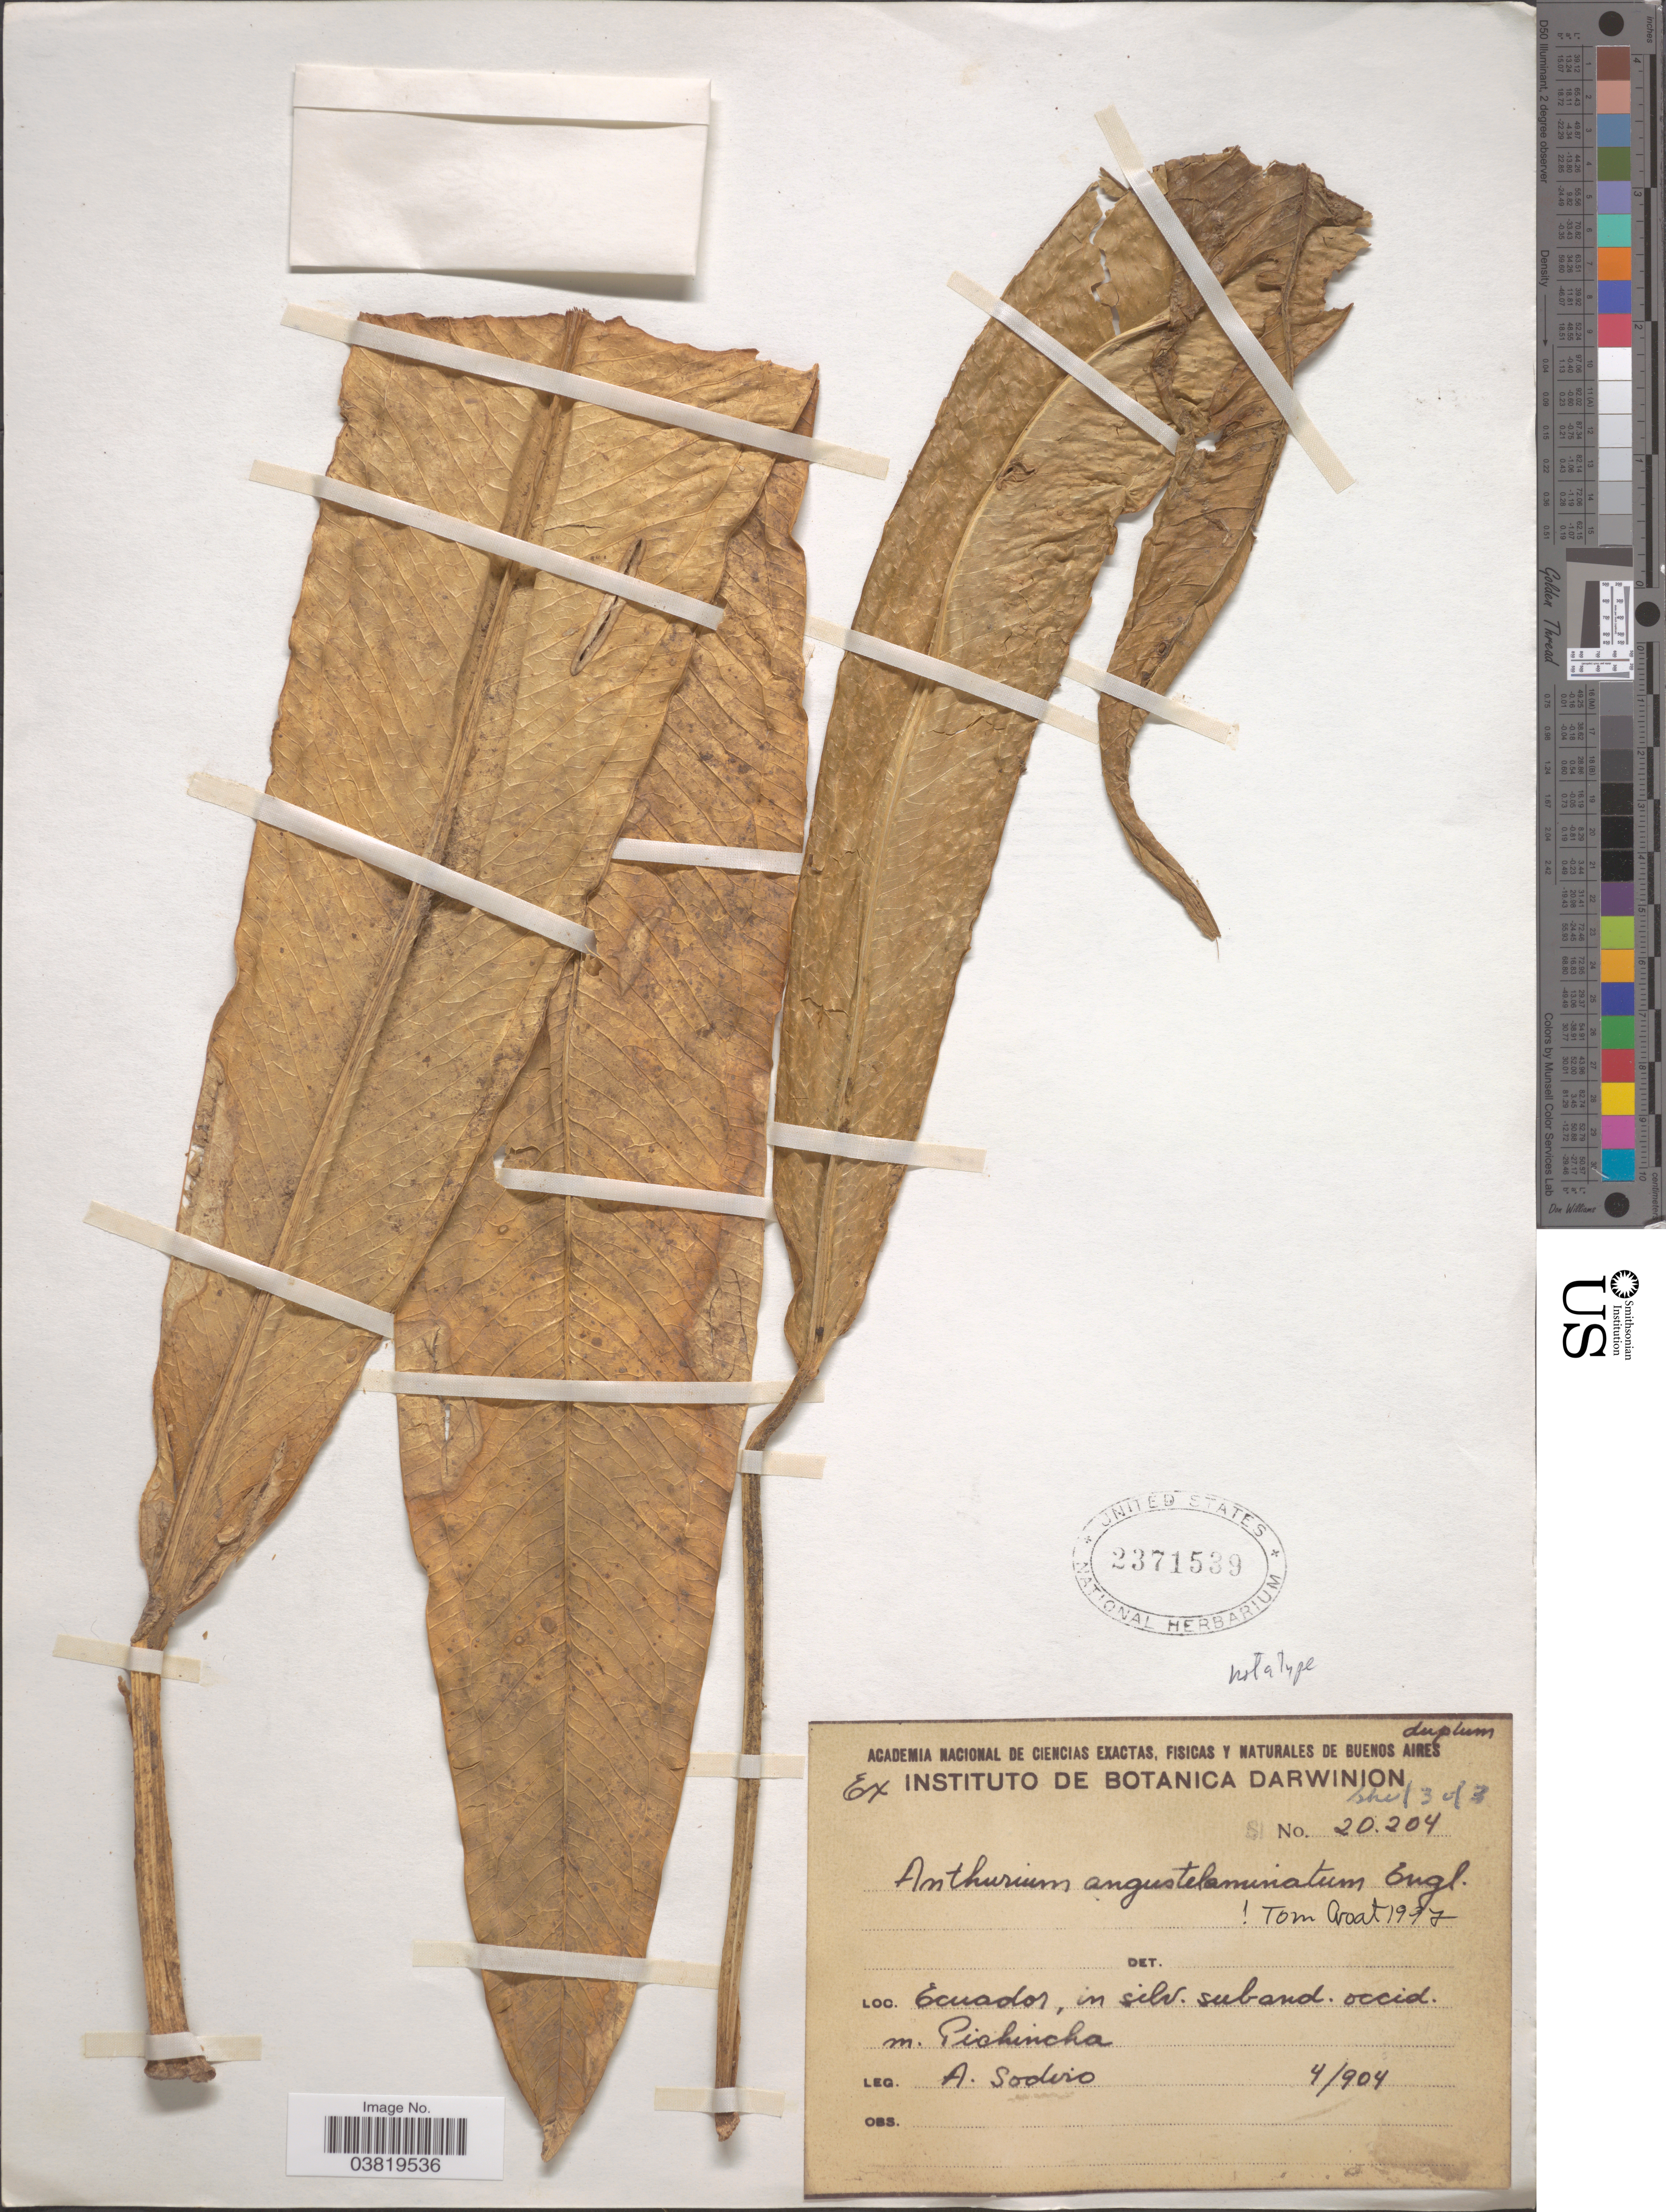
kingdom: Plantae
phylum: Tracheophyta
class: Liliopsida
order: Alismatales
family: Araceae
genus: Anthurium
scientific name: Anthurium angustilaminata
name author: Croat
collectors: A. Sodiro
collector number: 20204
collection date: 1904-04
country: Ecuador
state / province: Pichincha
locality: In silv. suband. occid. m. Pichincha.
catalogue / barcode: US 2371539